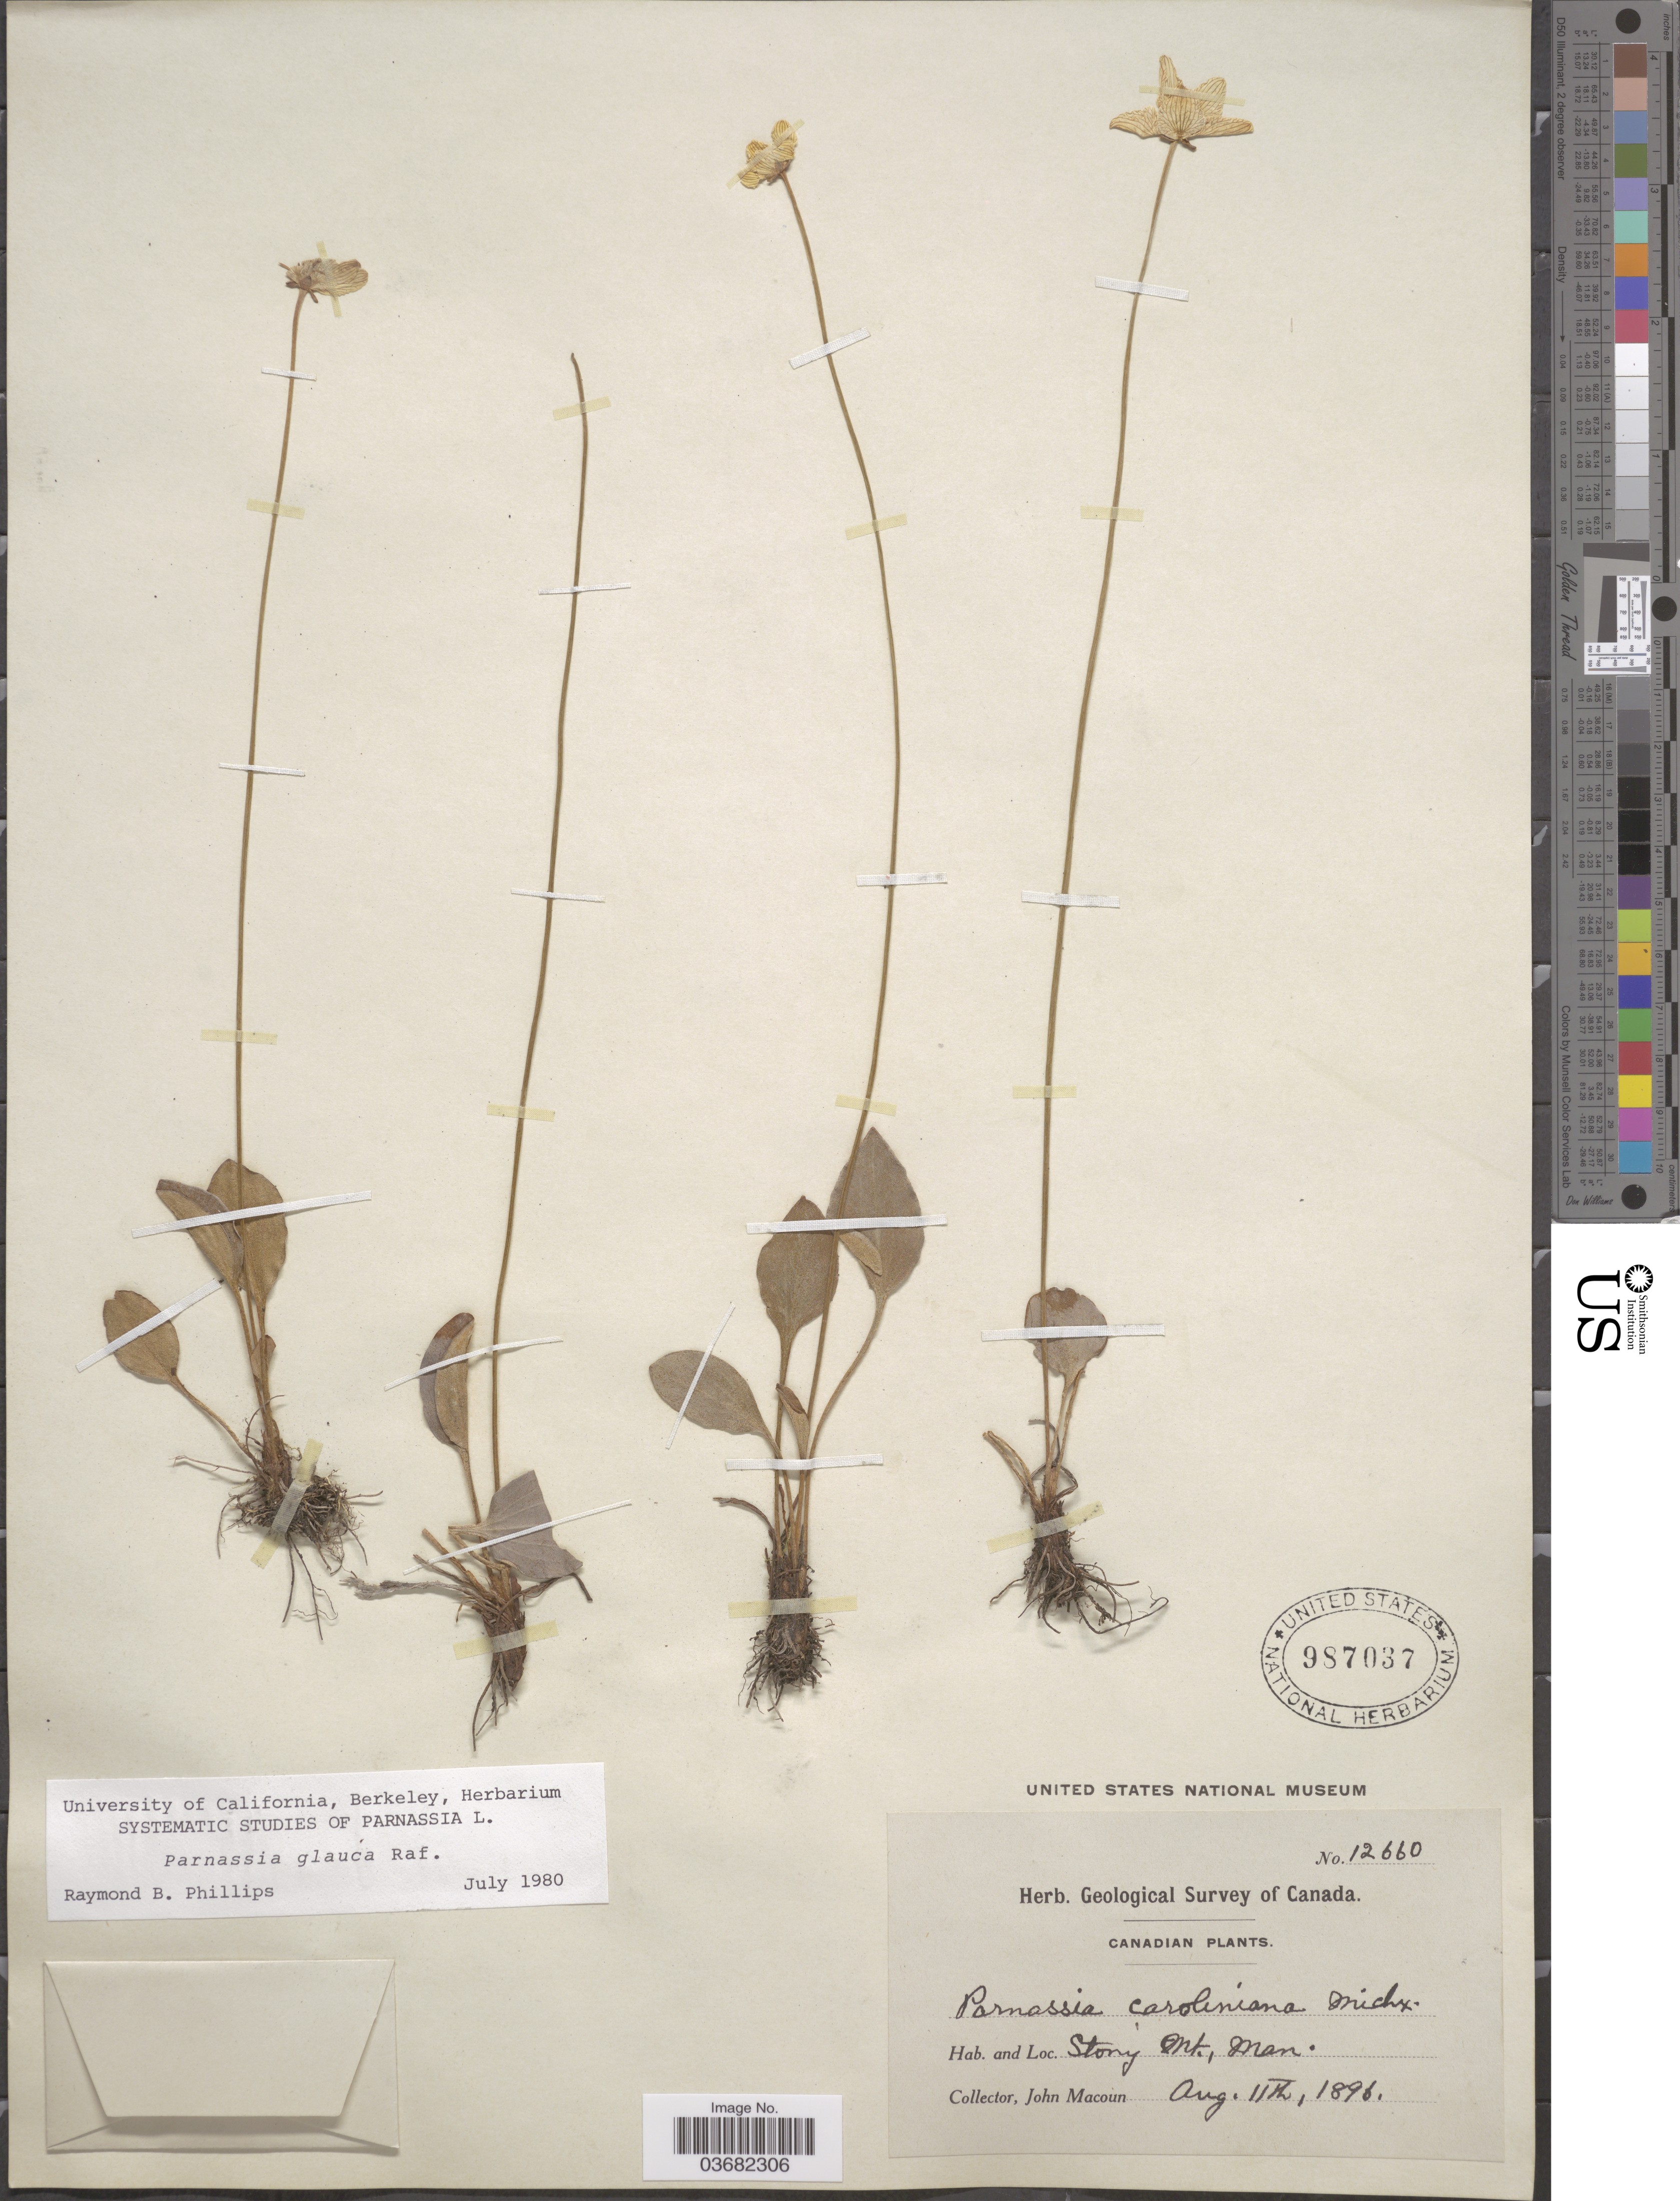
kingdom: Plantae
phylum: Tracheophyta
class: Magnoliopsida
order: Celastrales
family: Parnassiaceae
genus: Parnassia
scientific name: Parnassia glauca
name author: Raf.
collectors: J. Macoun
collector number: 12660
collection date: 1896-08-11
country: Canada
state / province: Manitoba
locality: Geological Survey of Canada. Stony Mt.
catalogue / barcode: US 987037